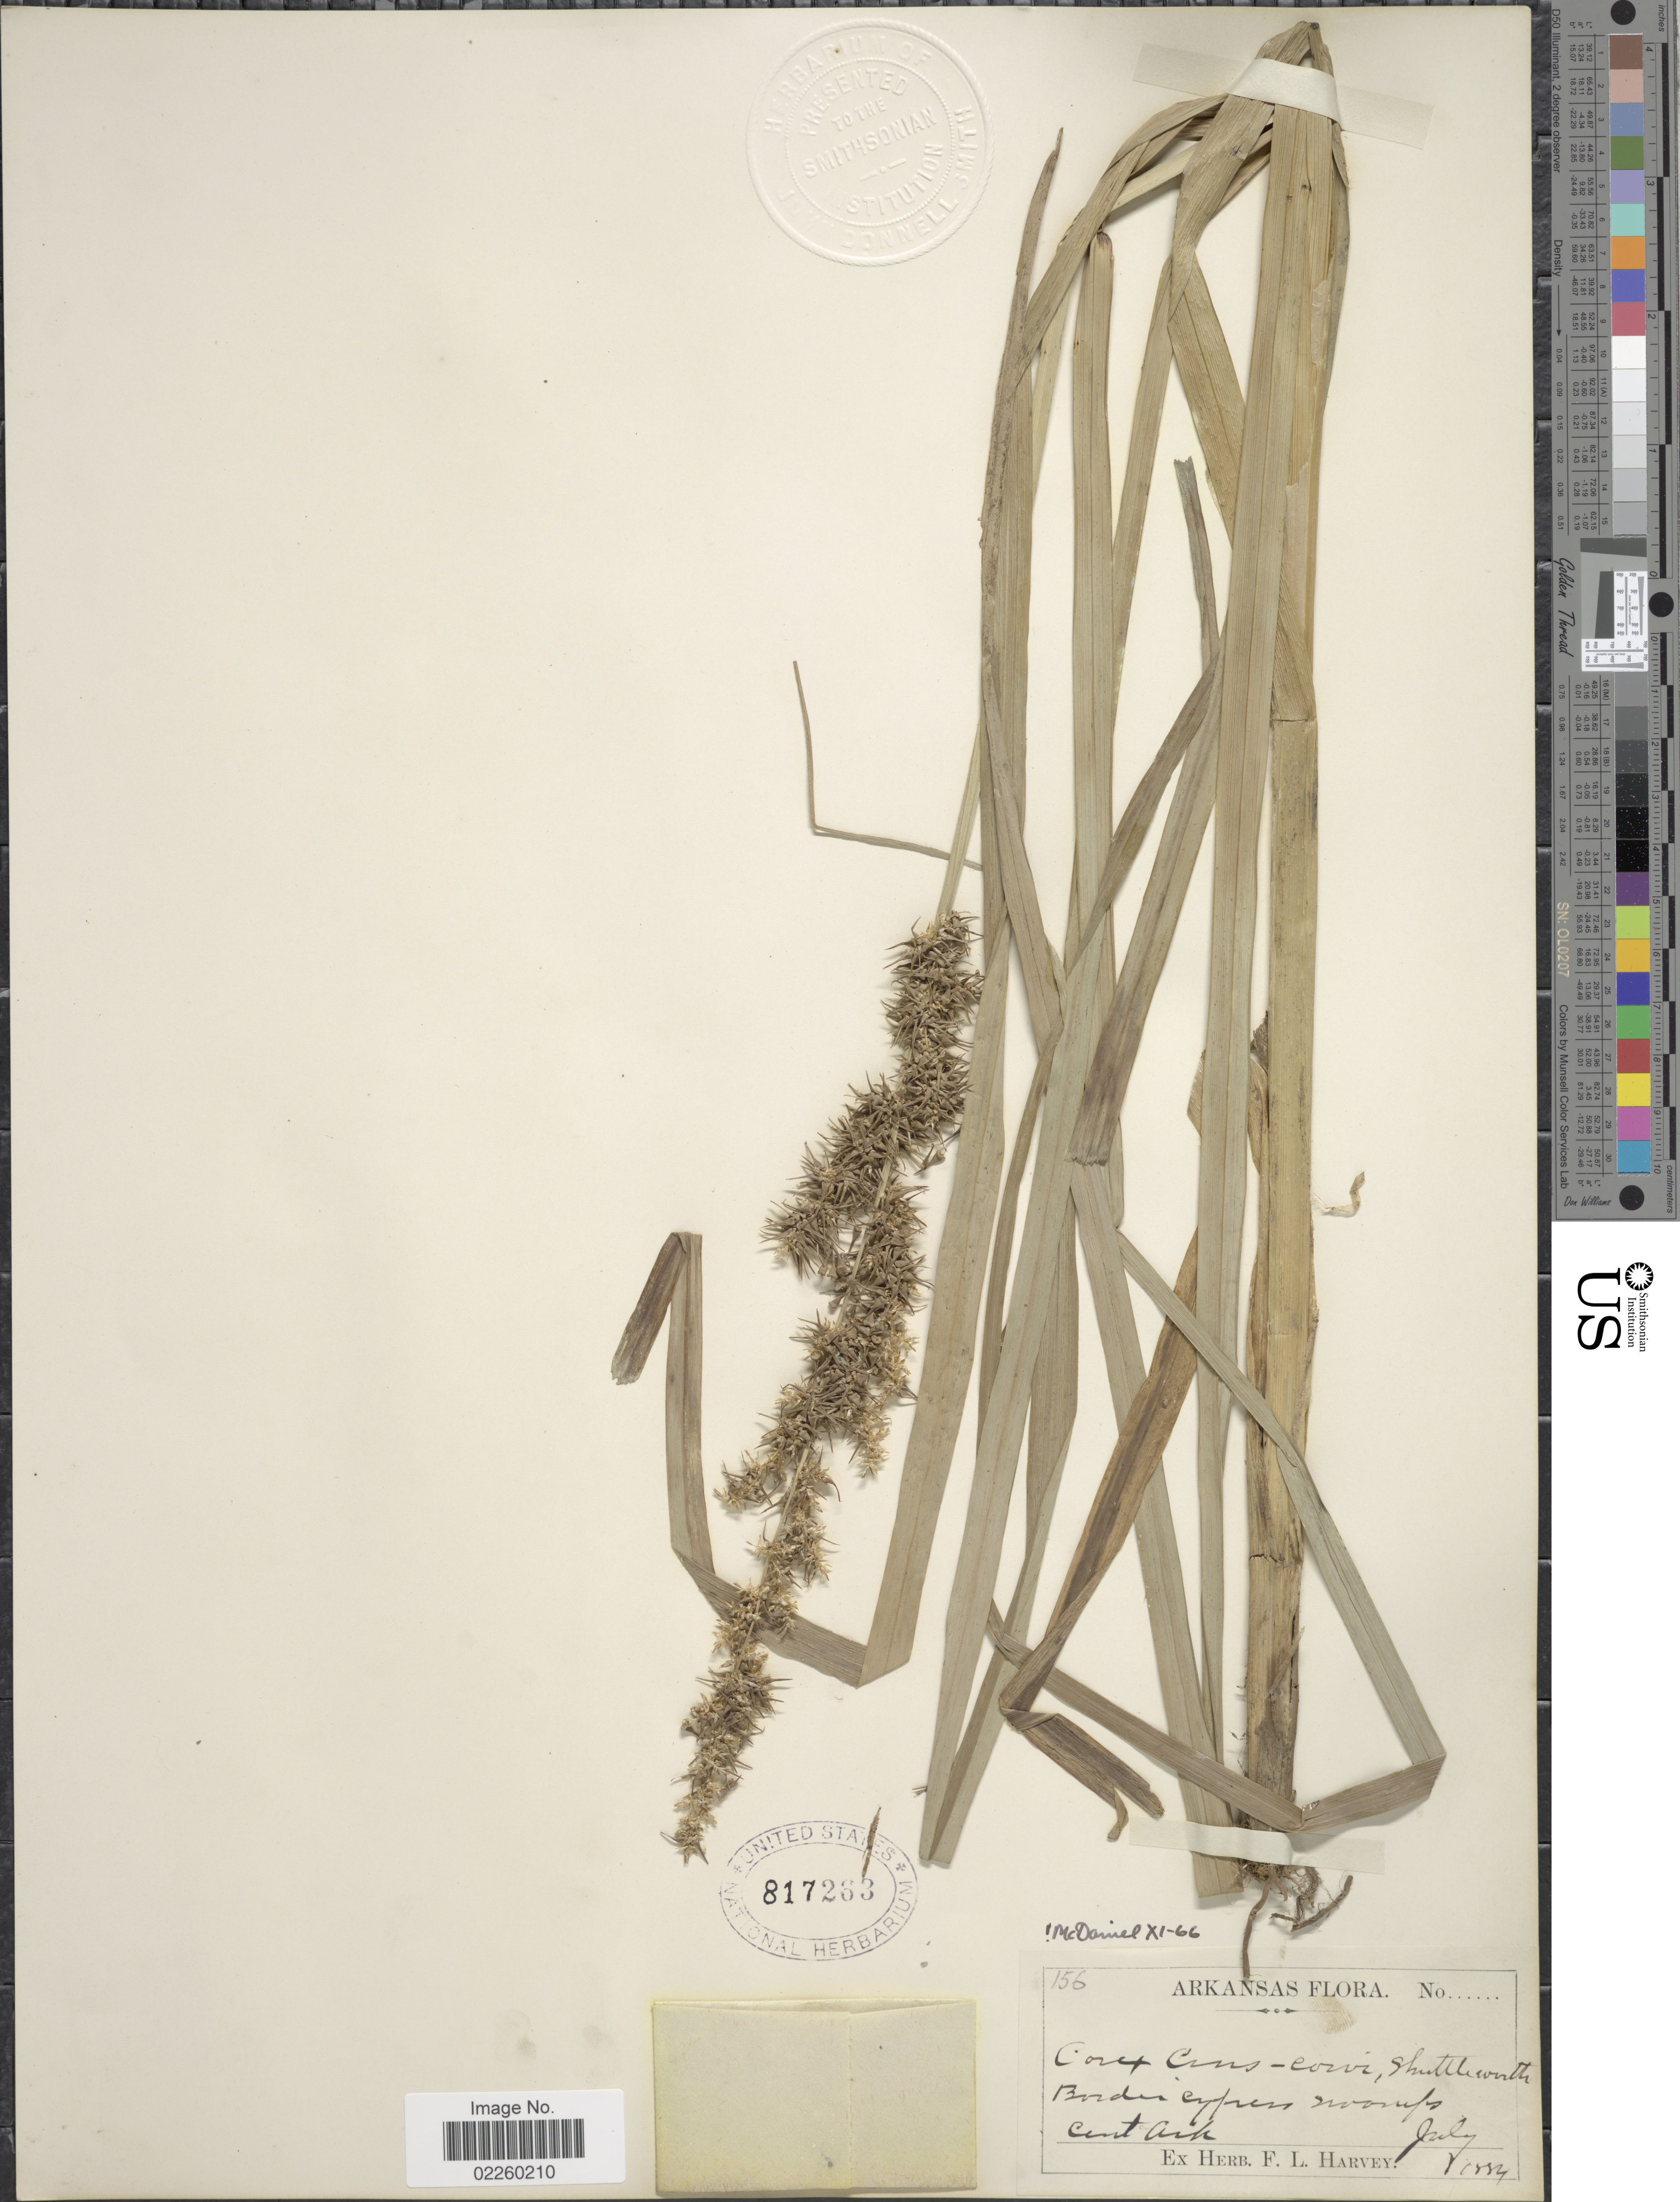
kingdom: Plantae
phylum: Tracheophyta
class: Liliopsida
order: Poales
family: Cyperaceae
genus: Carex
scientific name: Carex crus-corvi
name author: Shuttlew. ex Kunze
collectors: ex herb. F. L. Harvey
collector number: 156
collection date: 1884-07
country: United States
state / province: Arkansas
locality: Cent. Ark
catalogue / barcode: US 817263